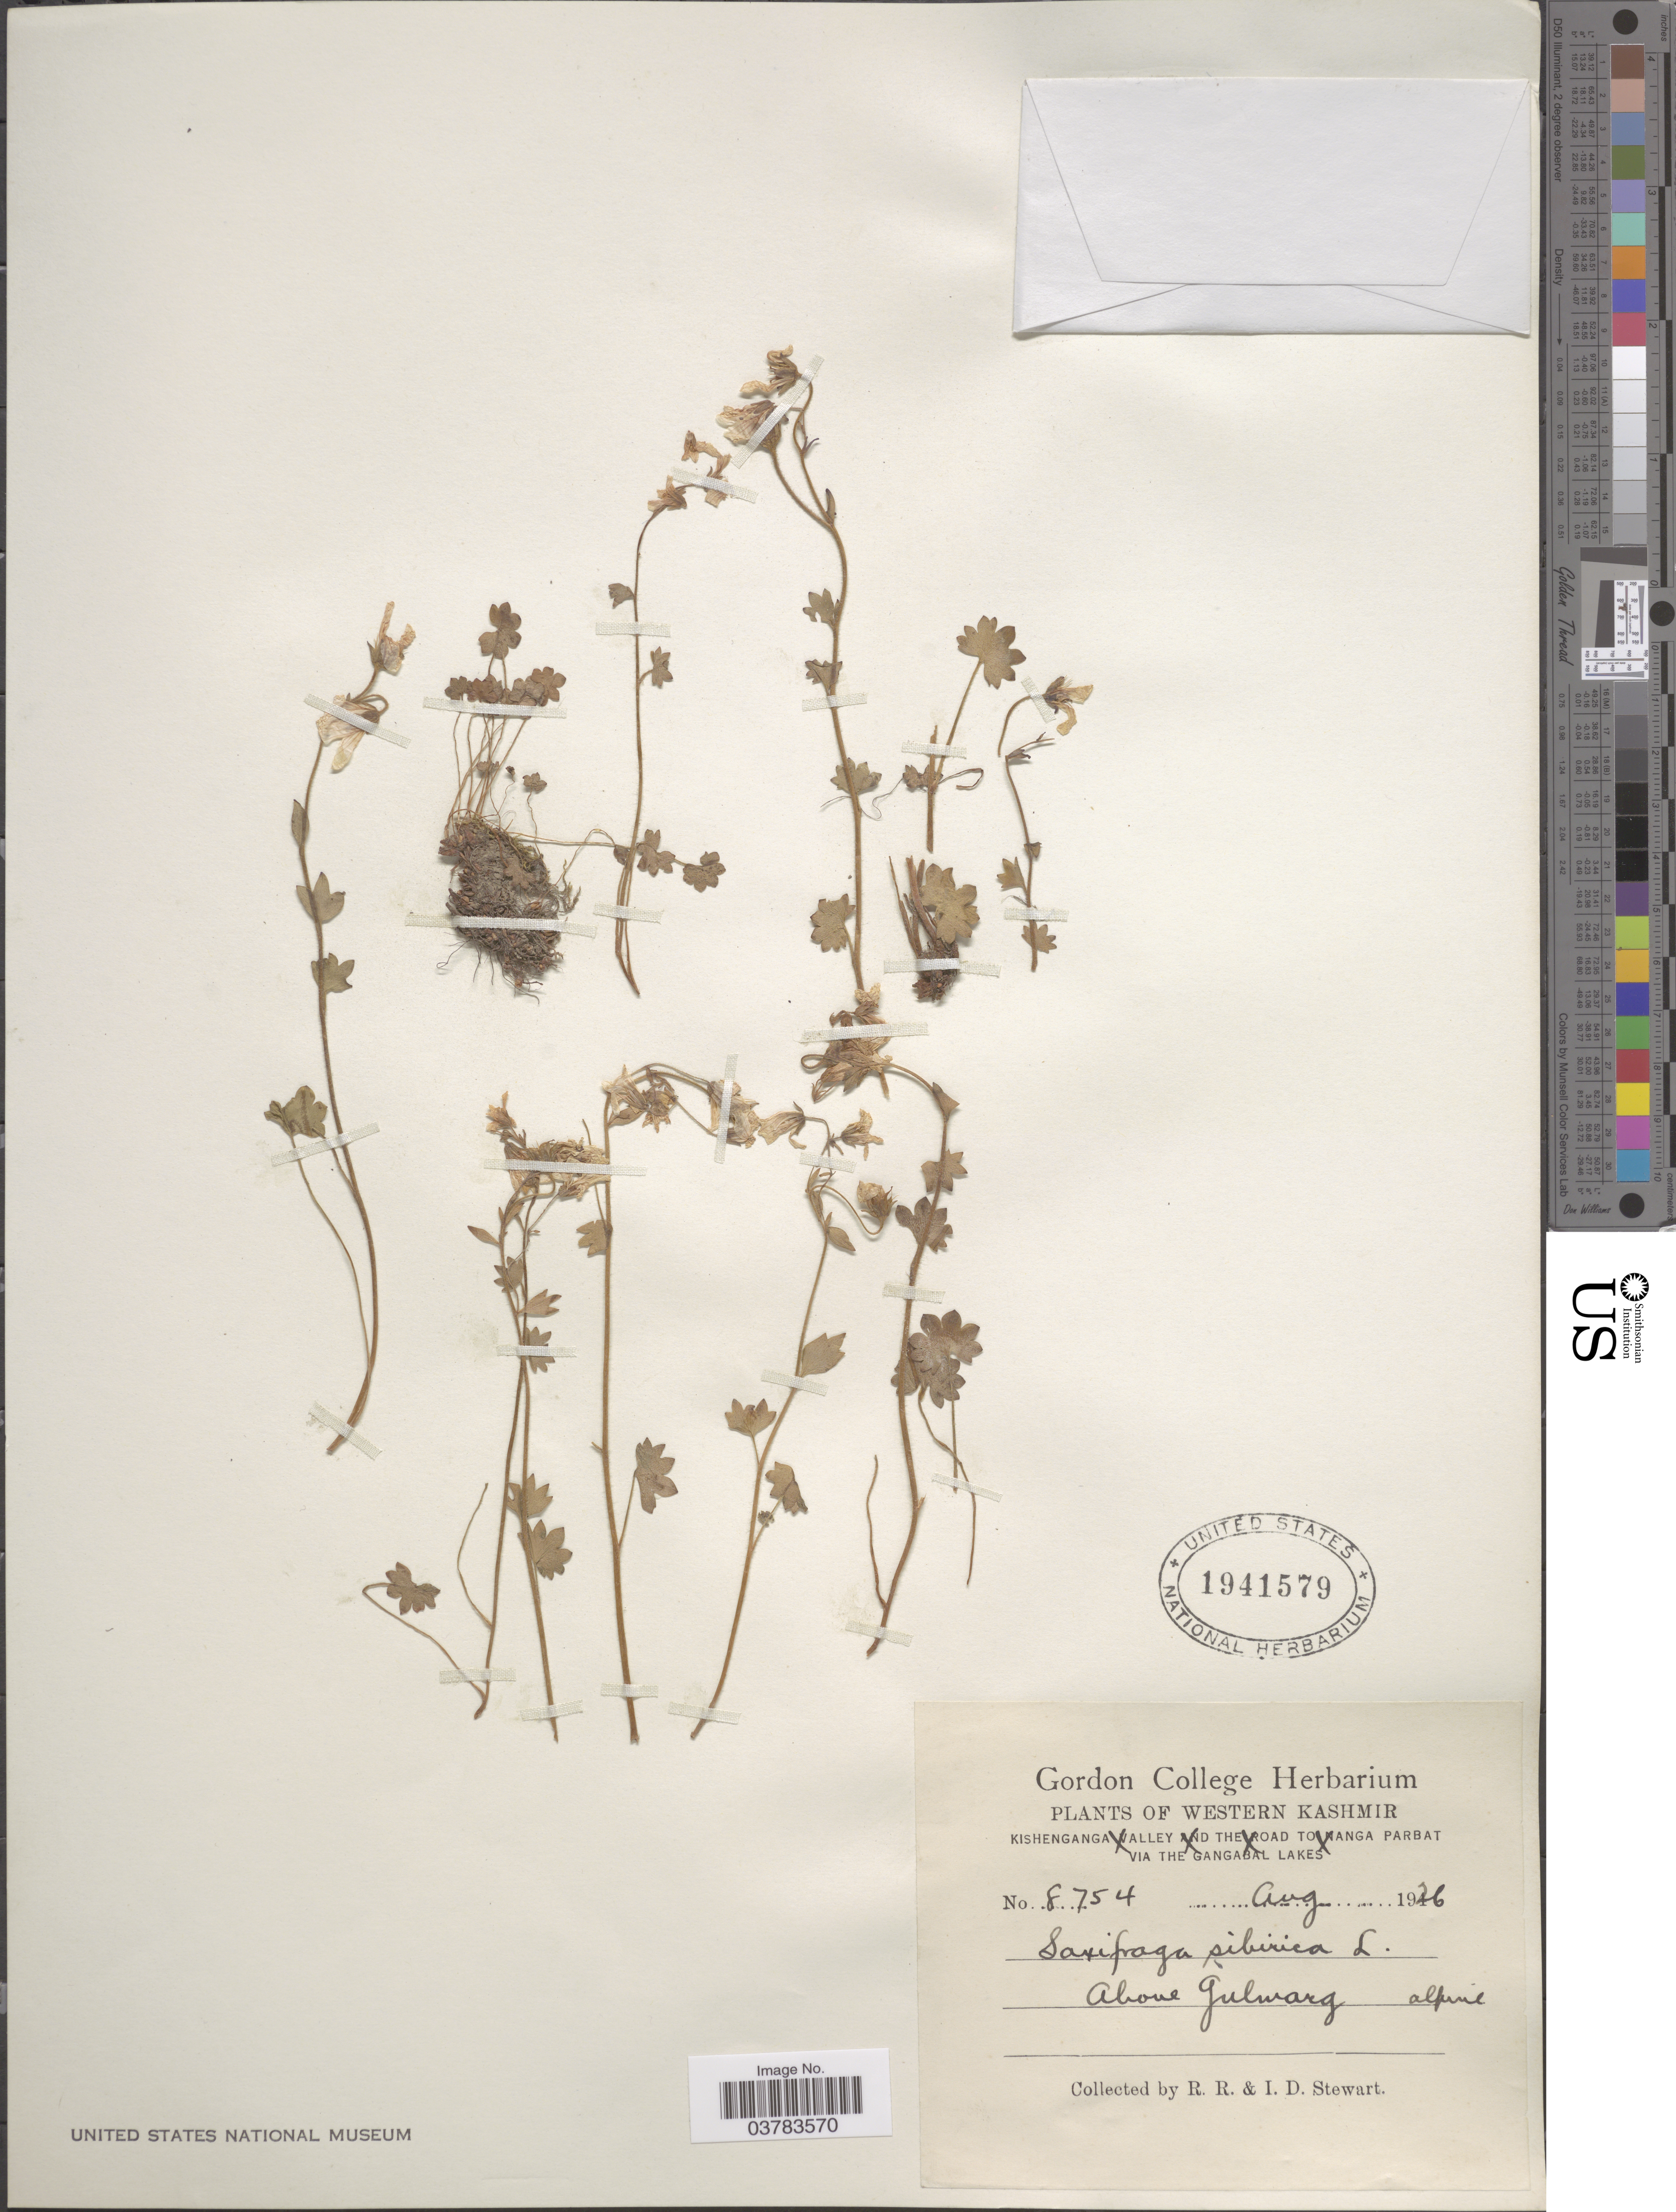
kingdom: Plantae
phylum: Tracheophyta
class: Magnoliopsida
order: Saxifragales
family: Saxifragaceae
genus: Saxifraga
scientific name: Saxifraga sibirica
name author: L.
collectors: R. Stewart & I. Stewart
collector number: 8754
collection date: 1926-08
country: India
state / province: Jammu and Kashmir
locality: Western Kashmir. Above Gulwarg alpine.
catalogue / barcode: US 1941579